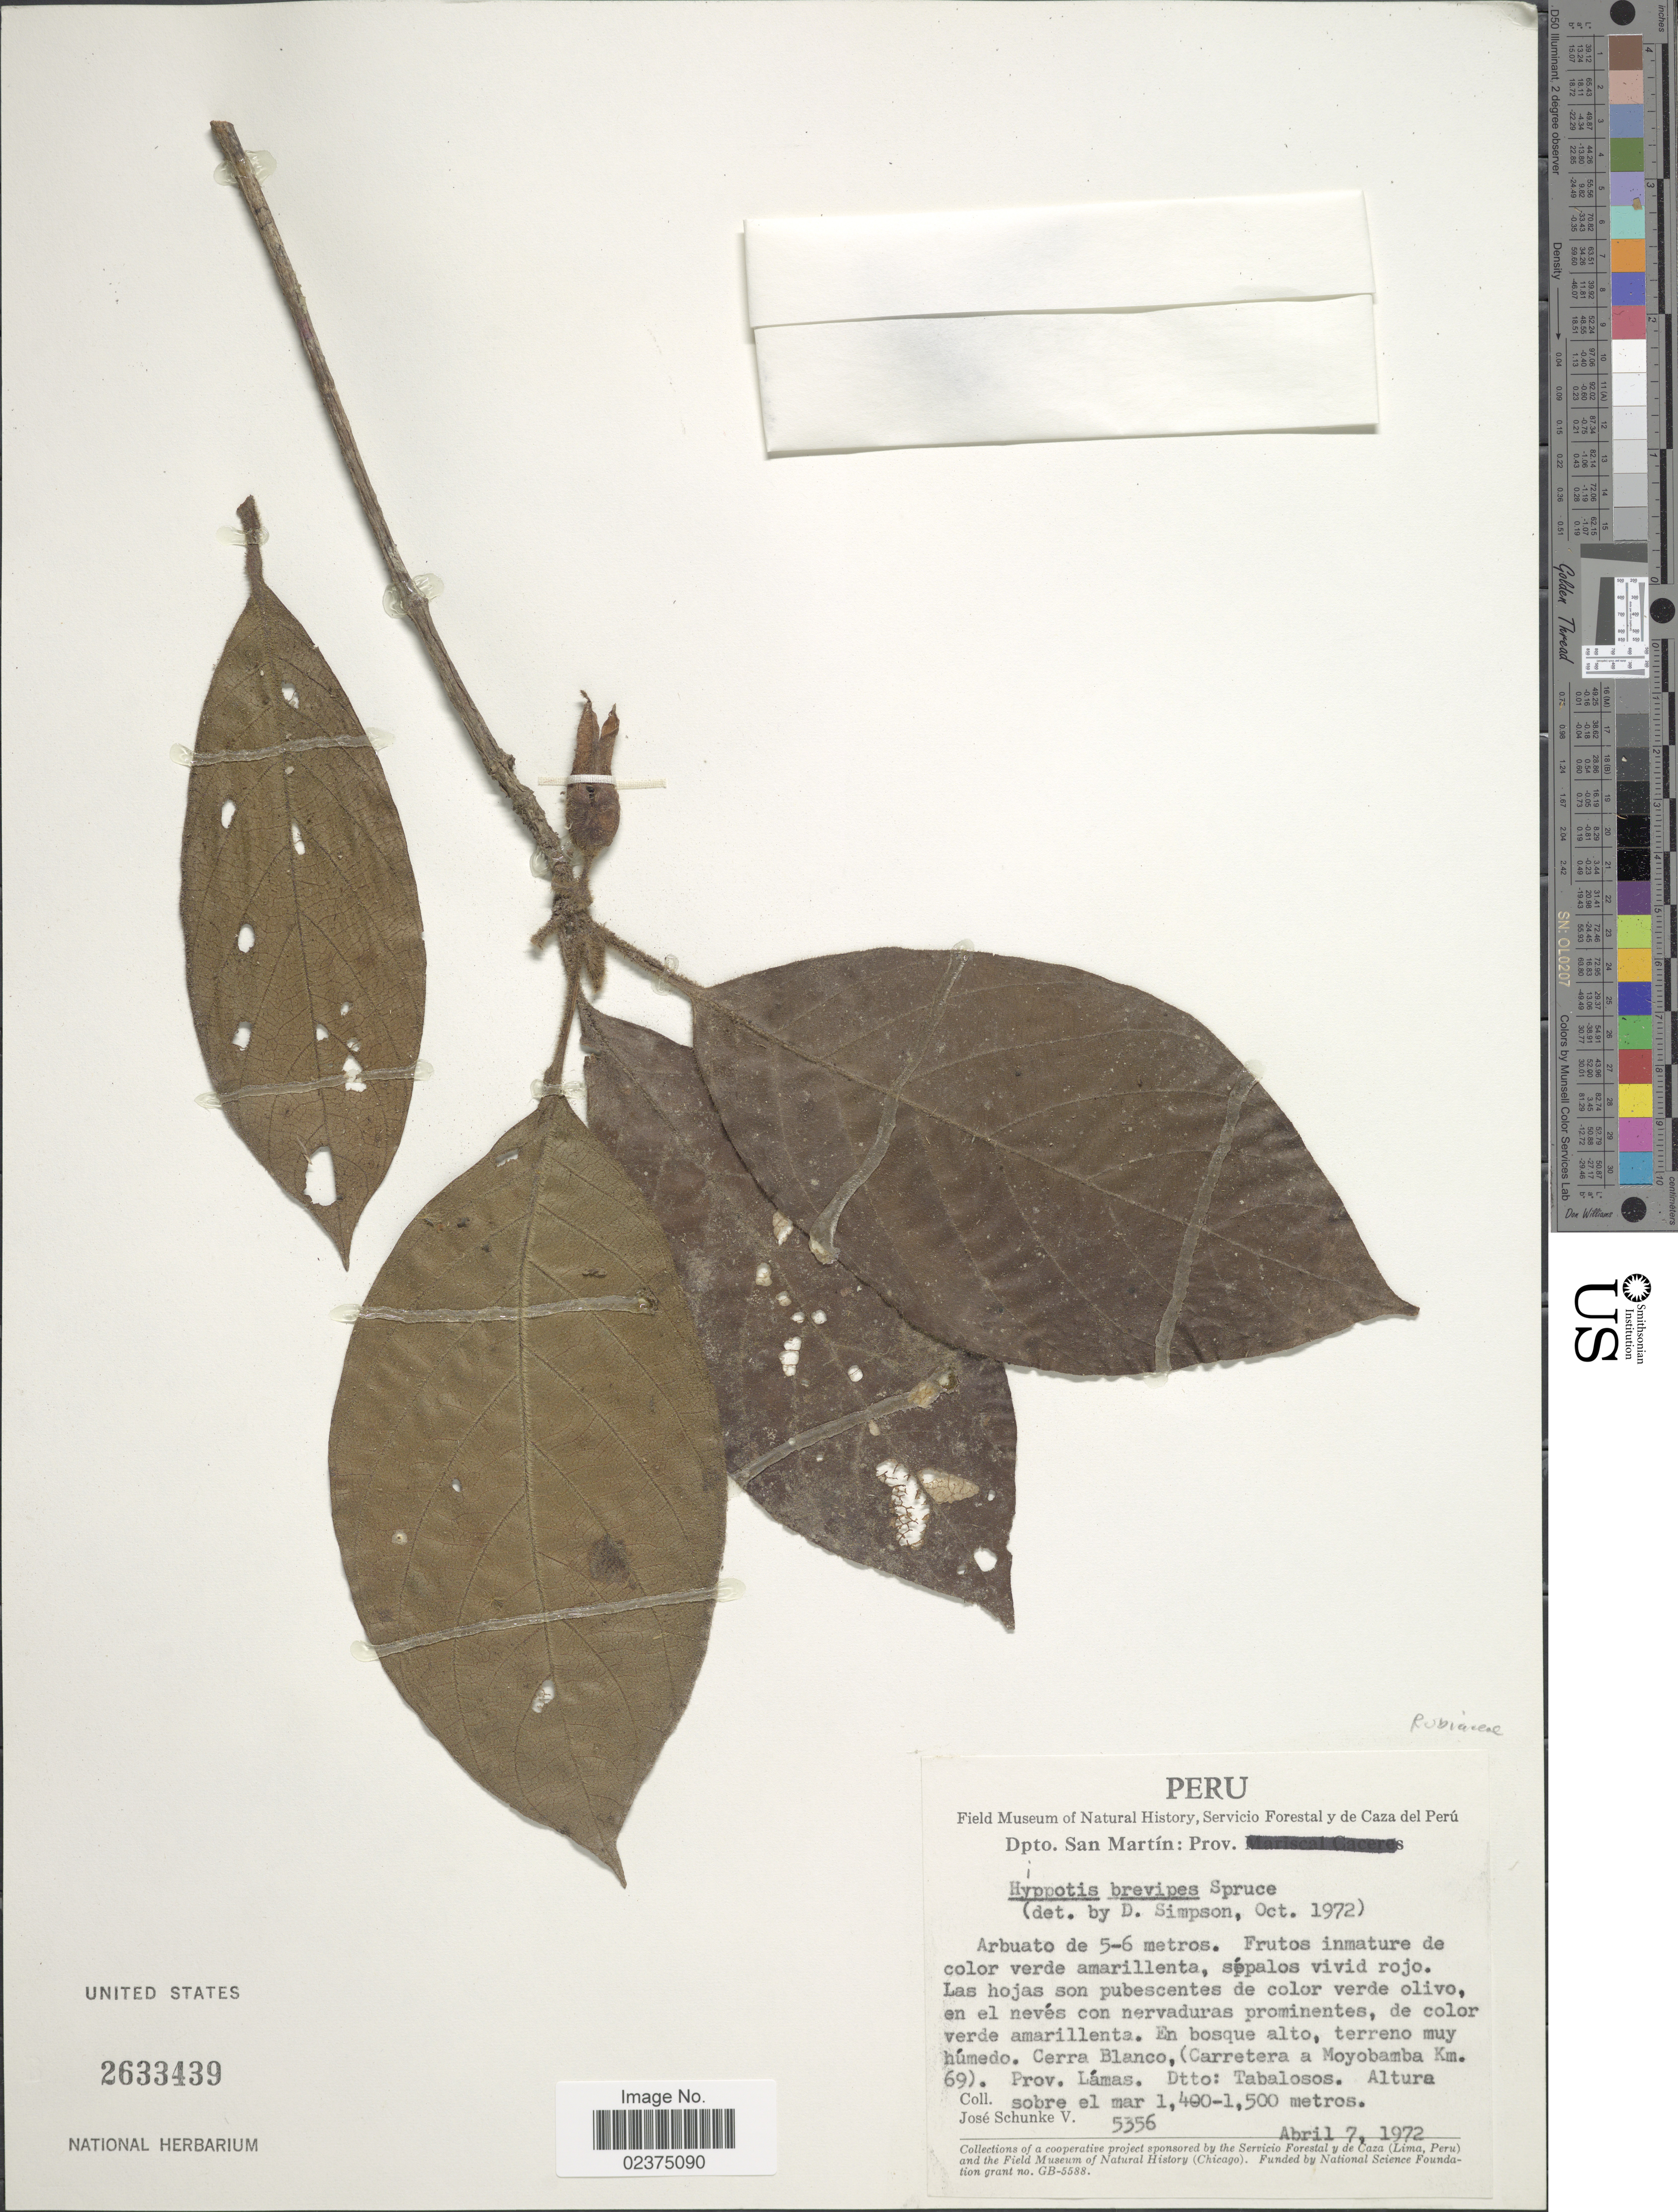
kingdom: Plantae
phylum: Tracheophyta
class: Magnoliopsida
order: Gentianales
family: Rubiaceae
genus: Hippotis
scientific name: Hippotis brevipes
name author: Spruce ex K. Schum.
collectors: J. Schunke Vigo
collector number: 5356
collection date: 1972-04-07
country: Peru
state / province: San Martín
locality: Cerra Blanco, (Carretera a Moyobamba km. 69), Prov. Lamas, Dtto: Tabalosos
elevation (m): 1400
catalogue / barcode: US 2633439